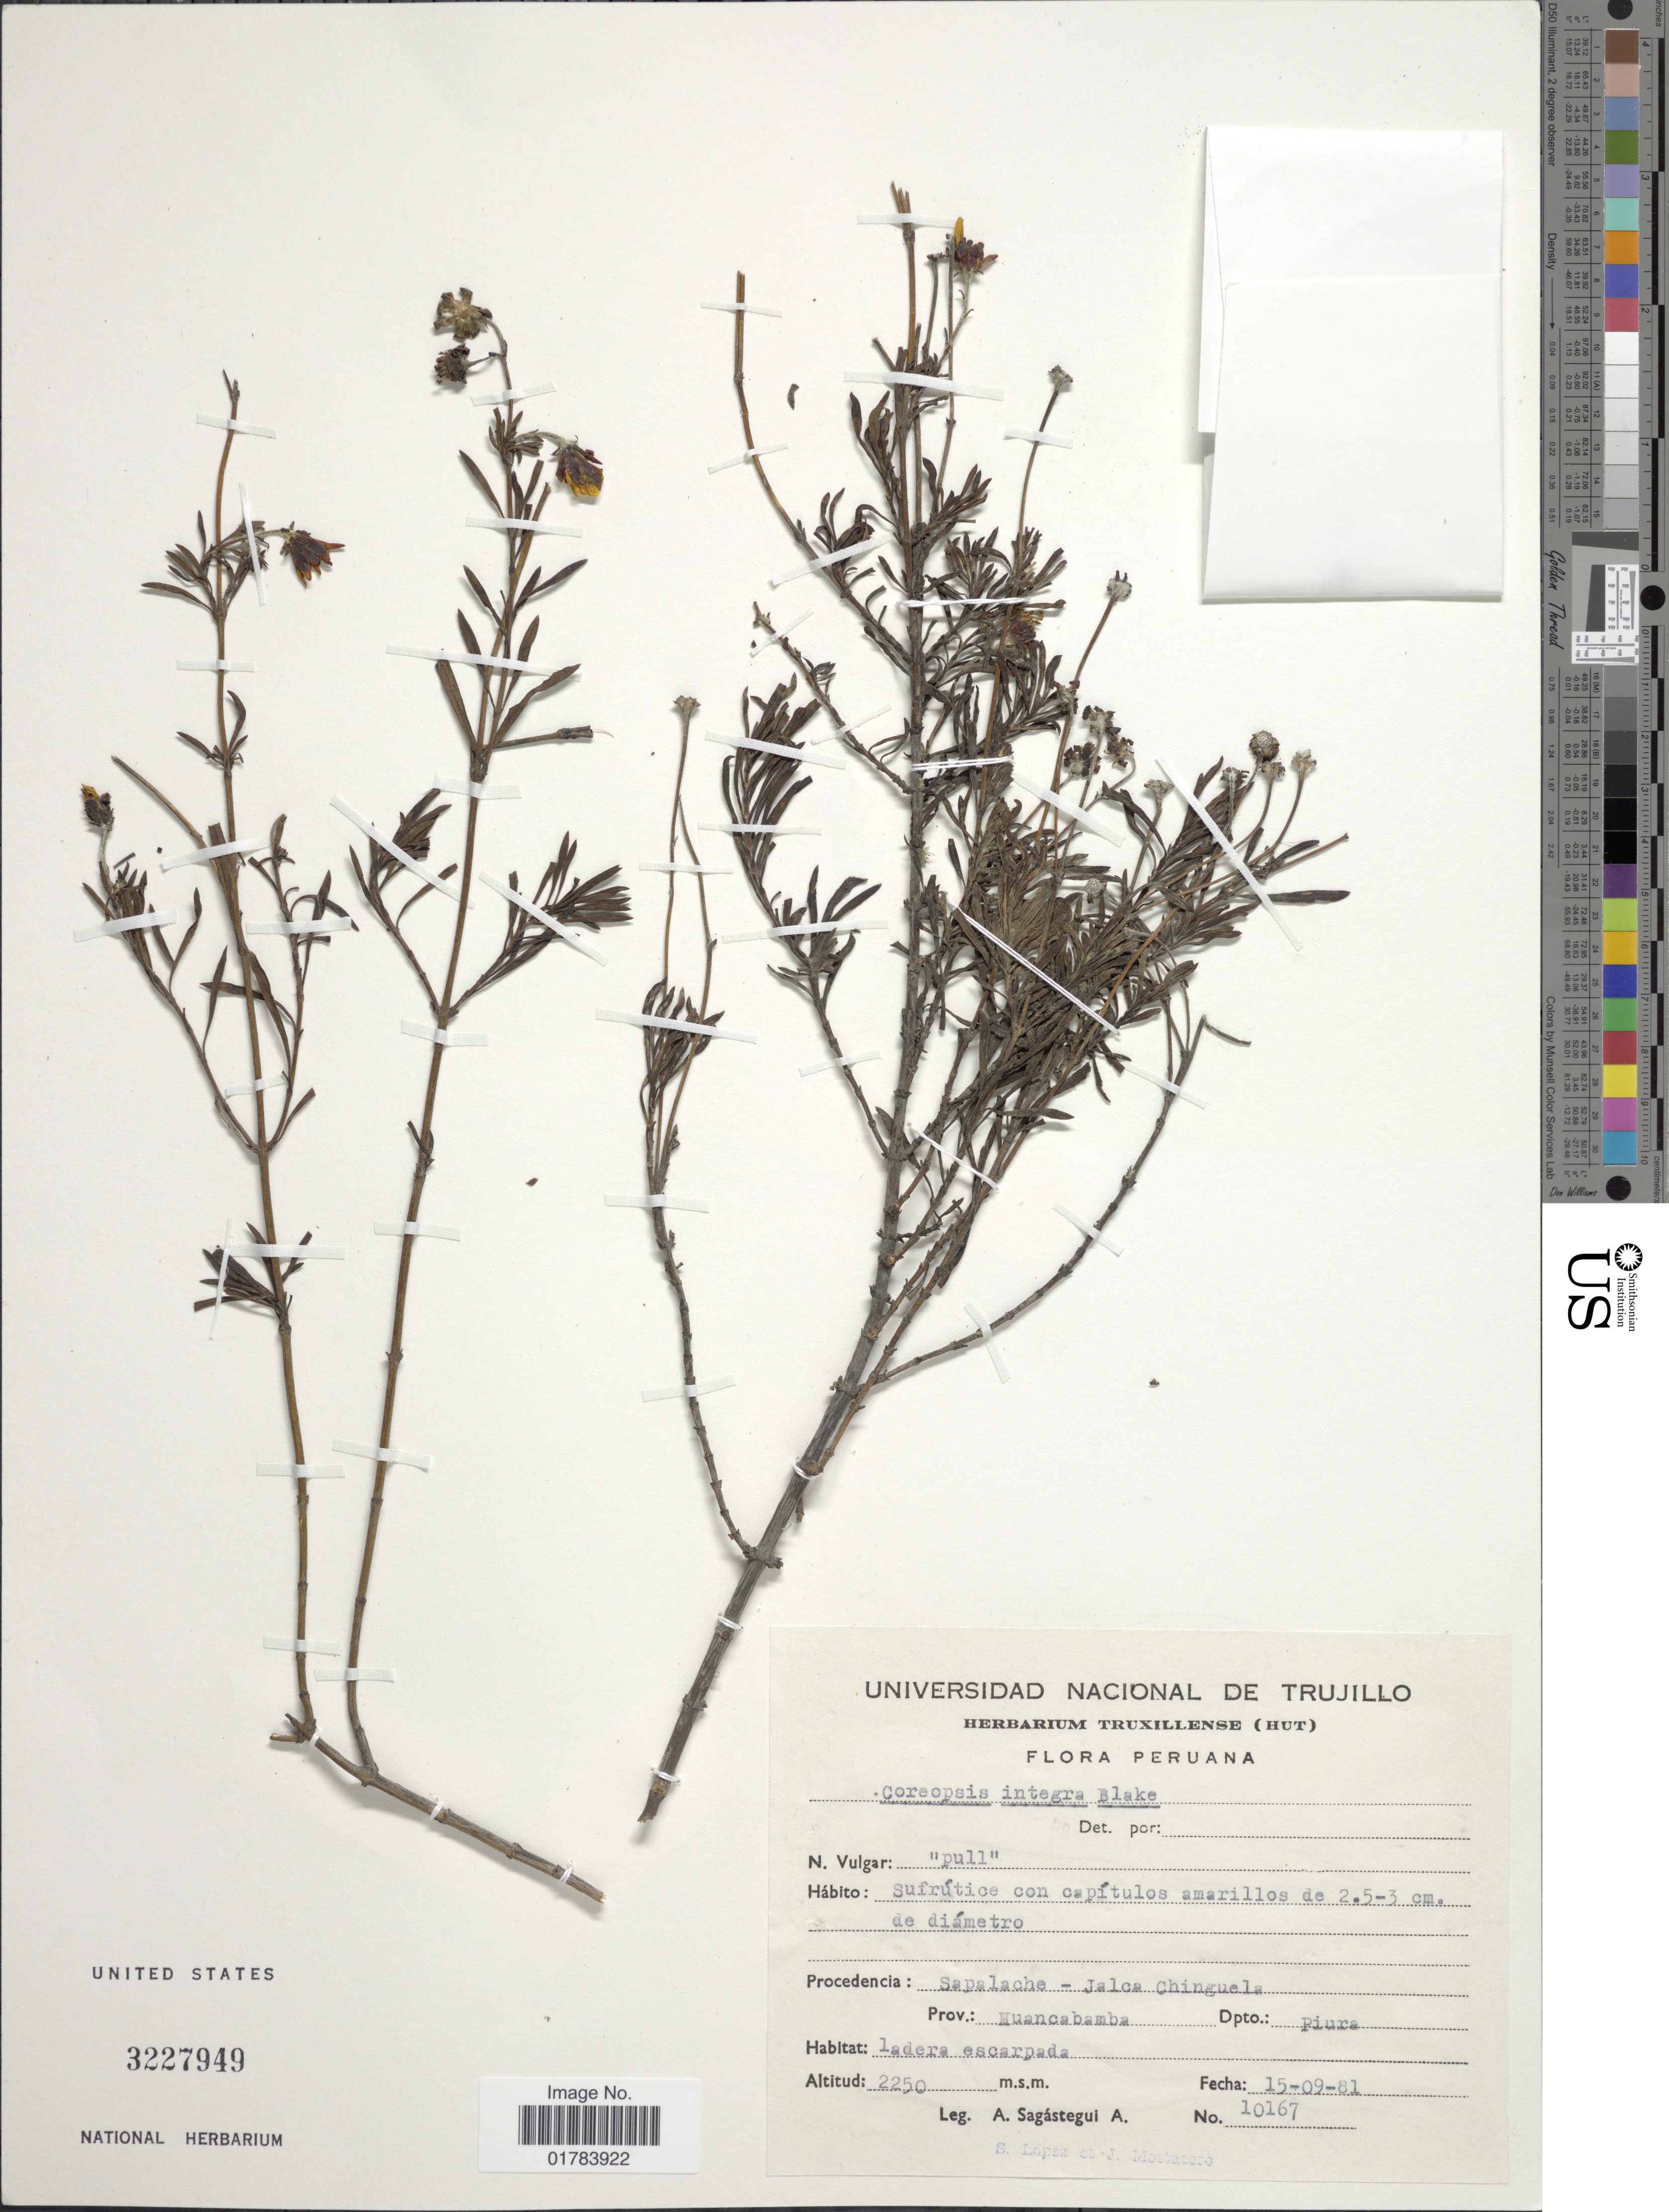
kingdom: Plantae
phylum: Tracheophyta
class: Magnoliopsida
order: Asterales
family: Asteraceae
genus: Coreopsis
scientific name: Coreopsis integra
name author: S.F. Blake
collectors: A. Sagástegui A., S. López & J. Mostacero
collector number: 10167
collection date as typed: Transcribed d/m/y: 15/9/81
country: Peru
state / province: Piura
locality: Procedencia: Sapalache - Jalca Chinguela, Prov.: Huancabamba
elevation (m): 2250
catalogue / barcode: US 3227949